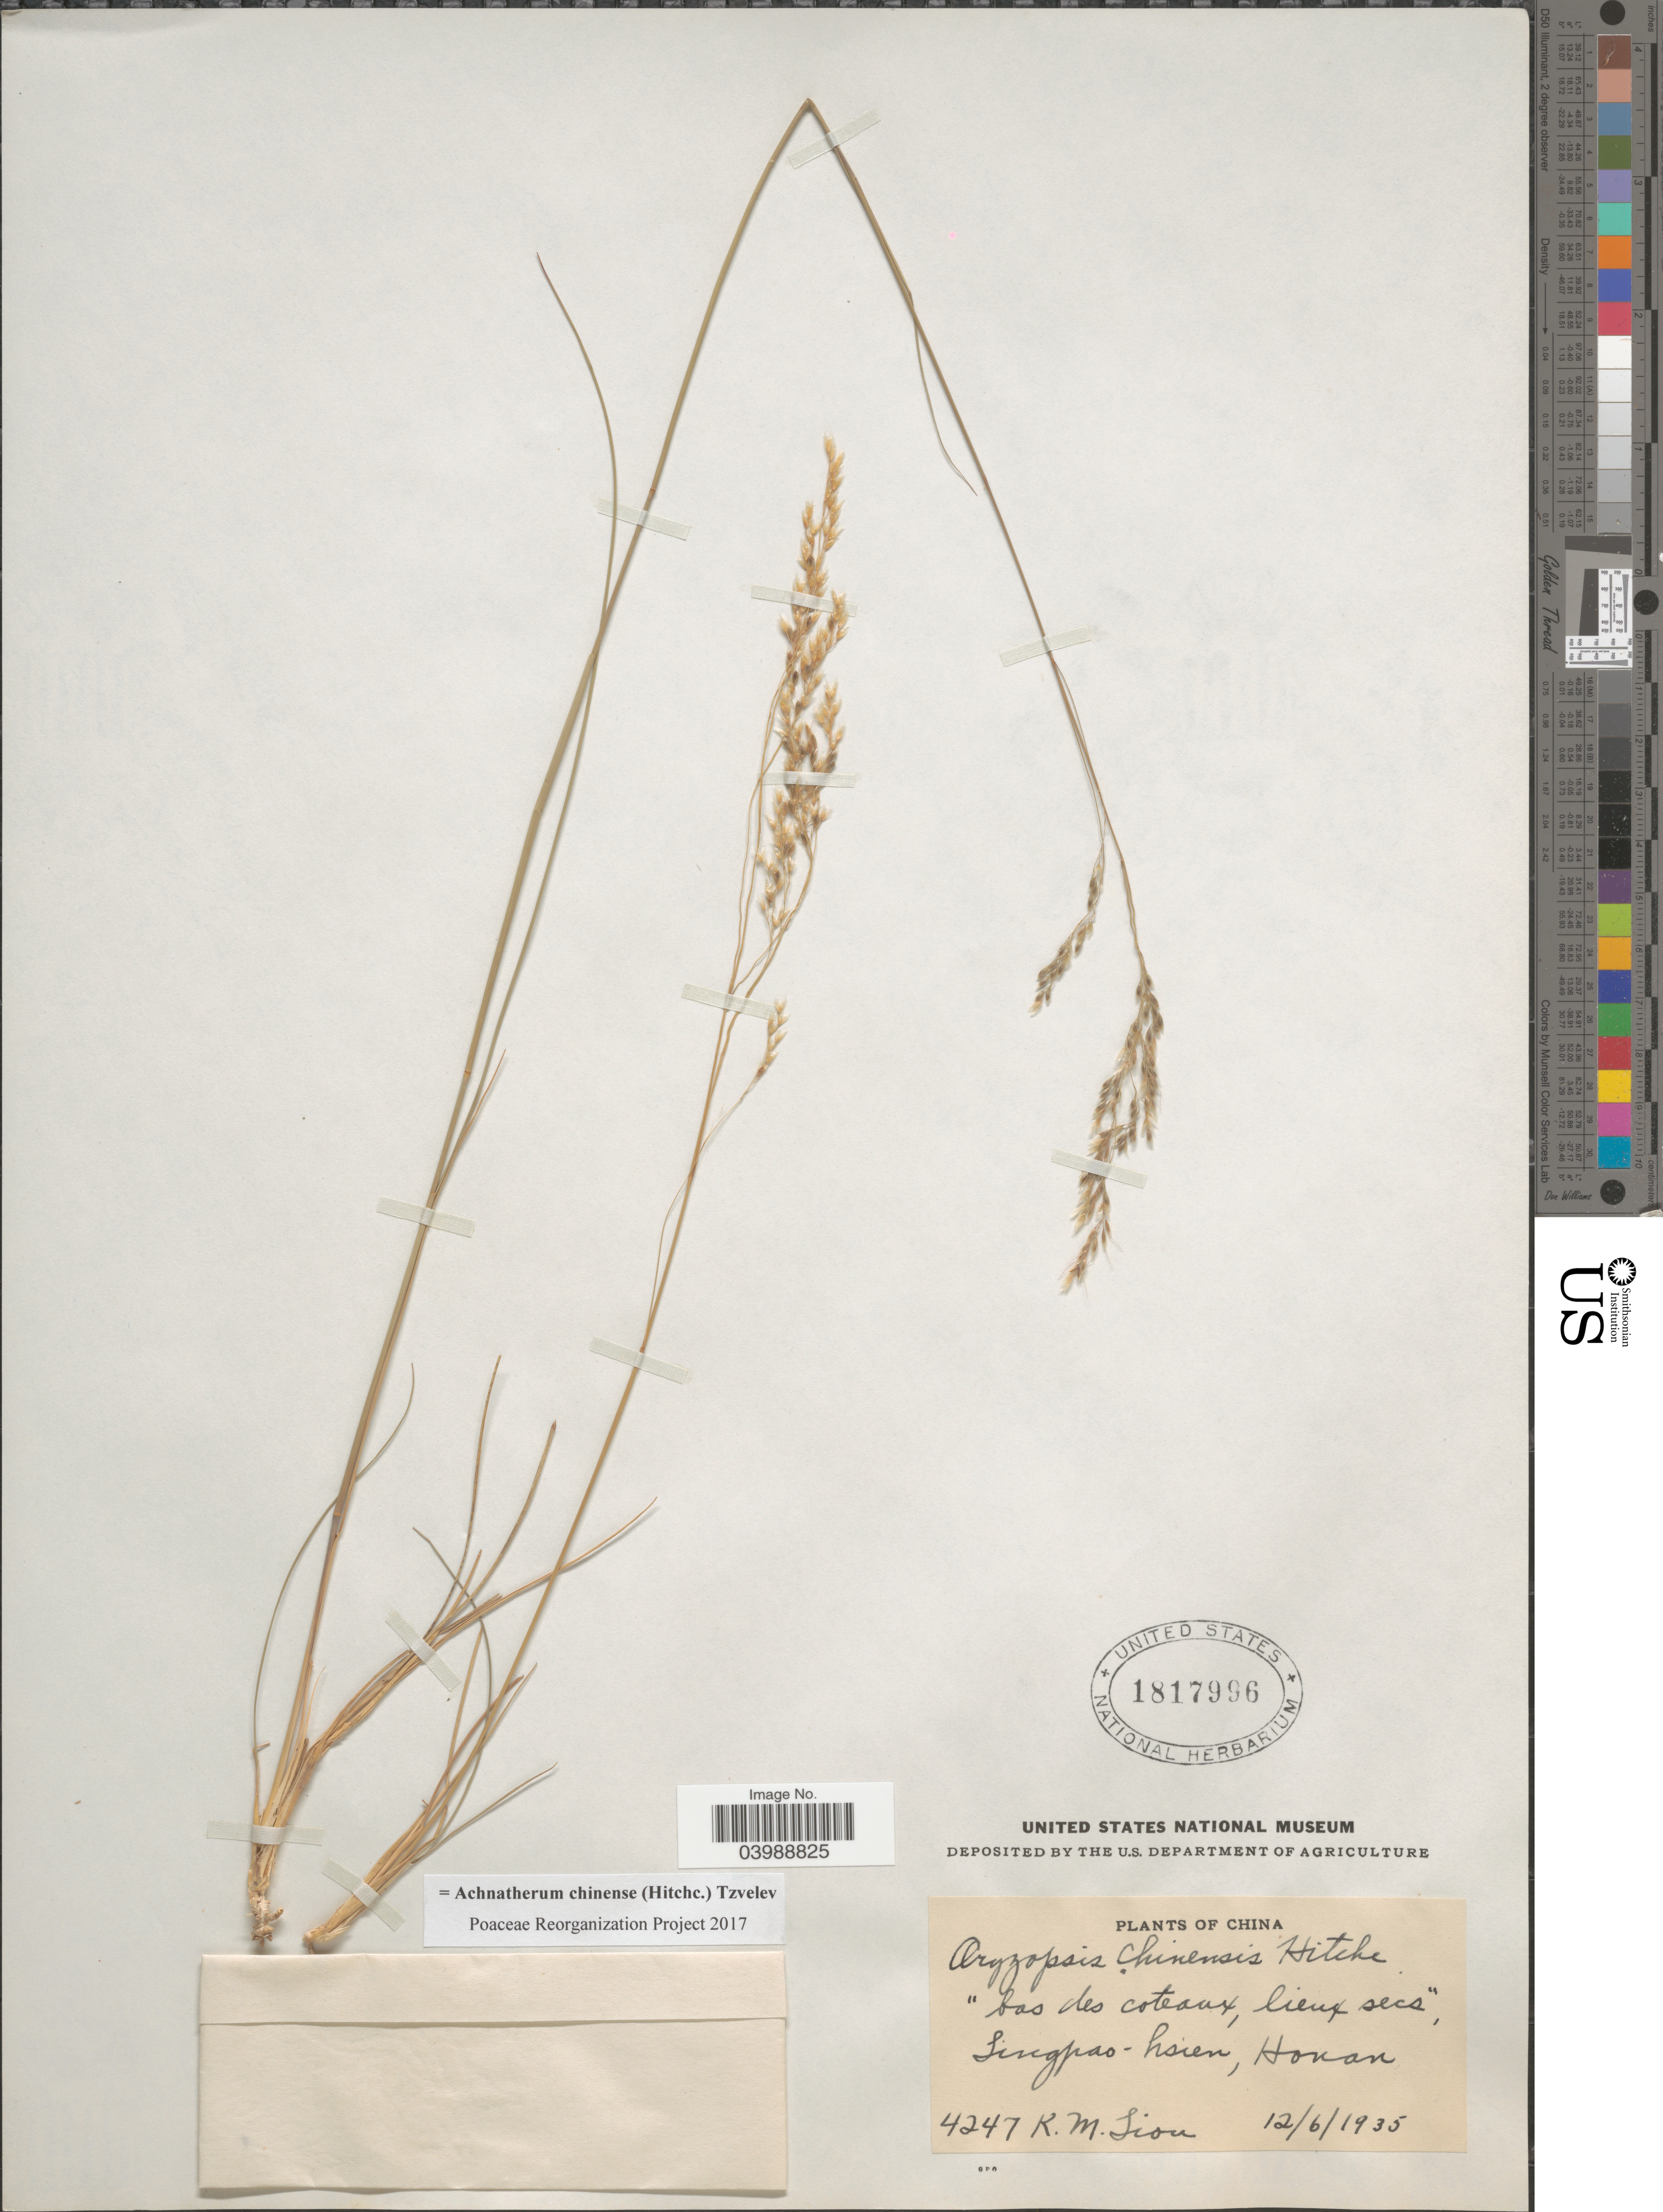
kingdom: Plantae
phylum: Tracheophyta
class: Liliopsida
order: Poales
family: Poaceae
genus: Achnatherum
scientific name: Achnatherum chinense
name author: (Hitchc.) Tzvelev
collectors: K. M. Liou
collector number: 4247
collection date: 1935-06-12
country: China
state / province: Henan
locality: Singpao-hsien, Honan.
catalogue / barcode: US 1817996